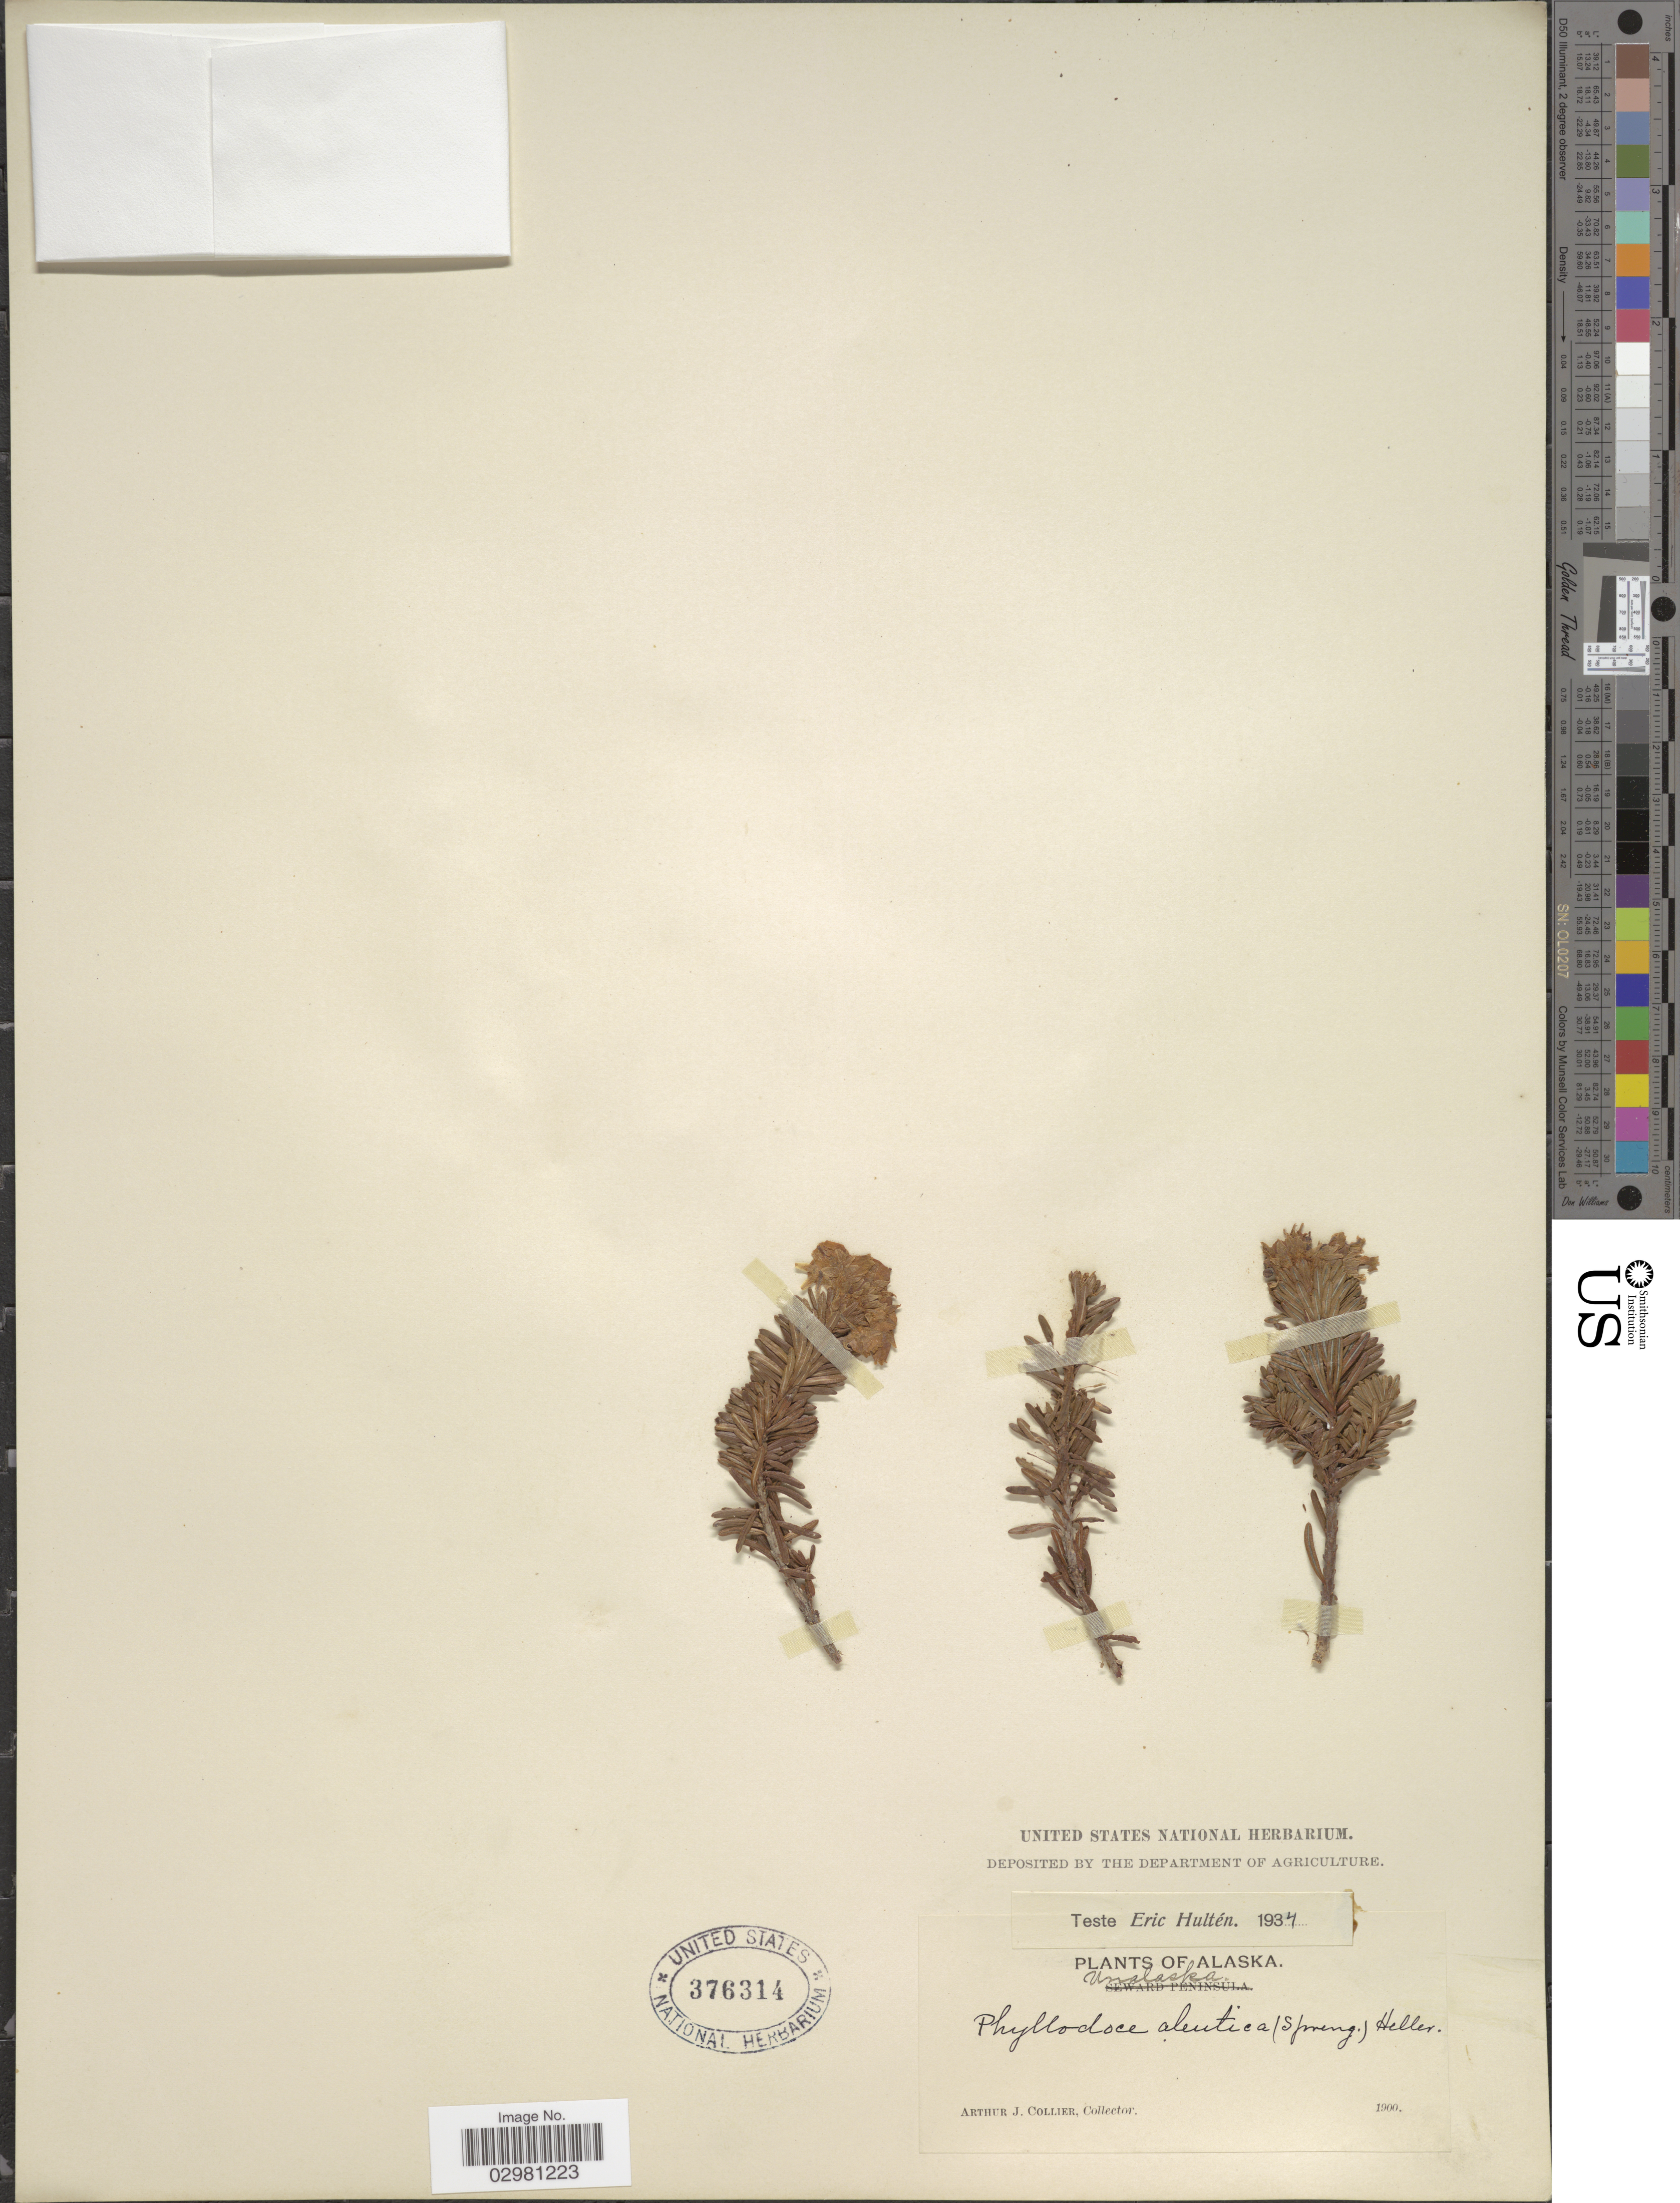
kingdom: Plantae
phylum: Tracheophyta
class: Magnoliopsida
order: Ericales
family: Ericaceae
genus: Phyllodoce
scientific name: Phyllodoce aleutica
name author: (Spreng.) A. Heller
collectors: A. Collier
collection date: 1900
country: United States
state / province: Alaska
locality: Unalaska.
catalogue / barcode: US 376314